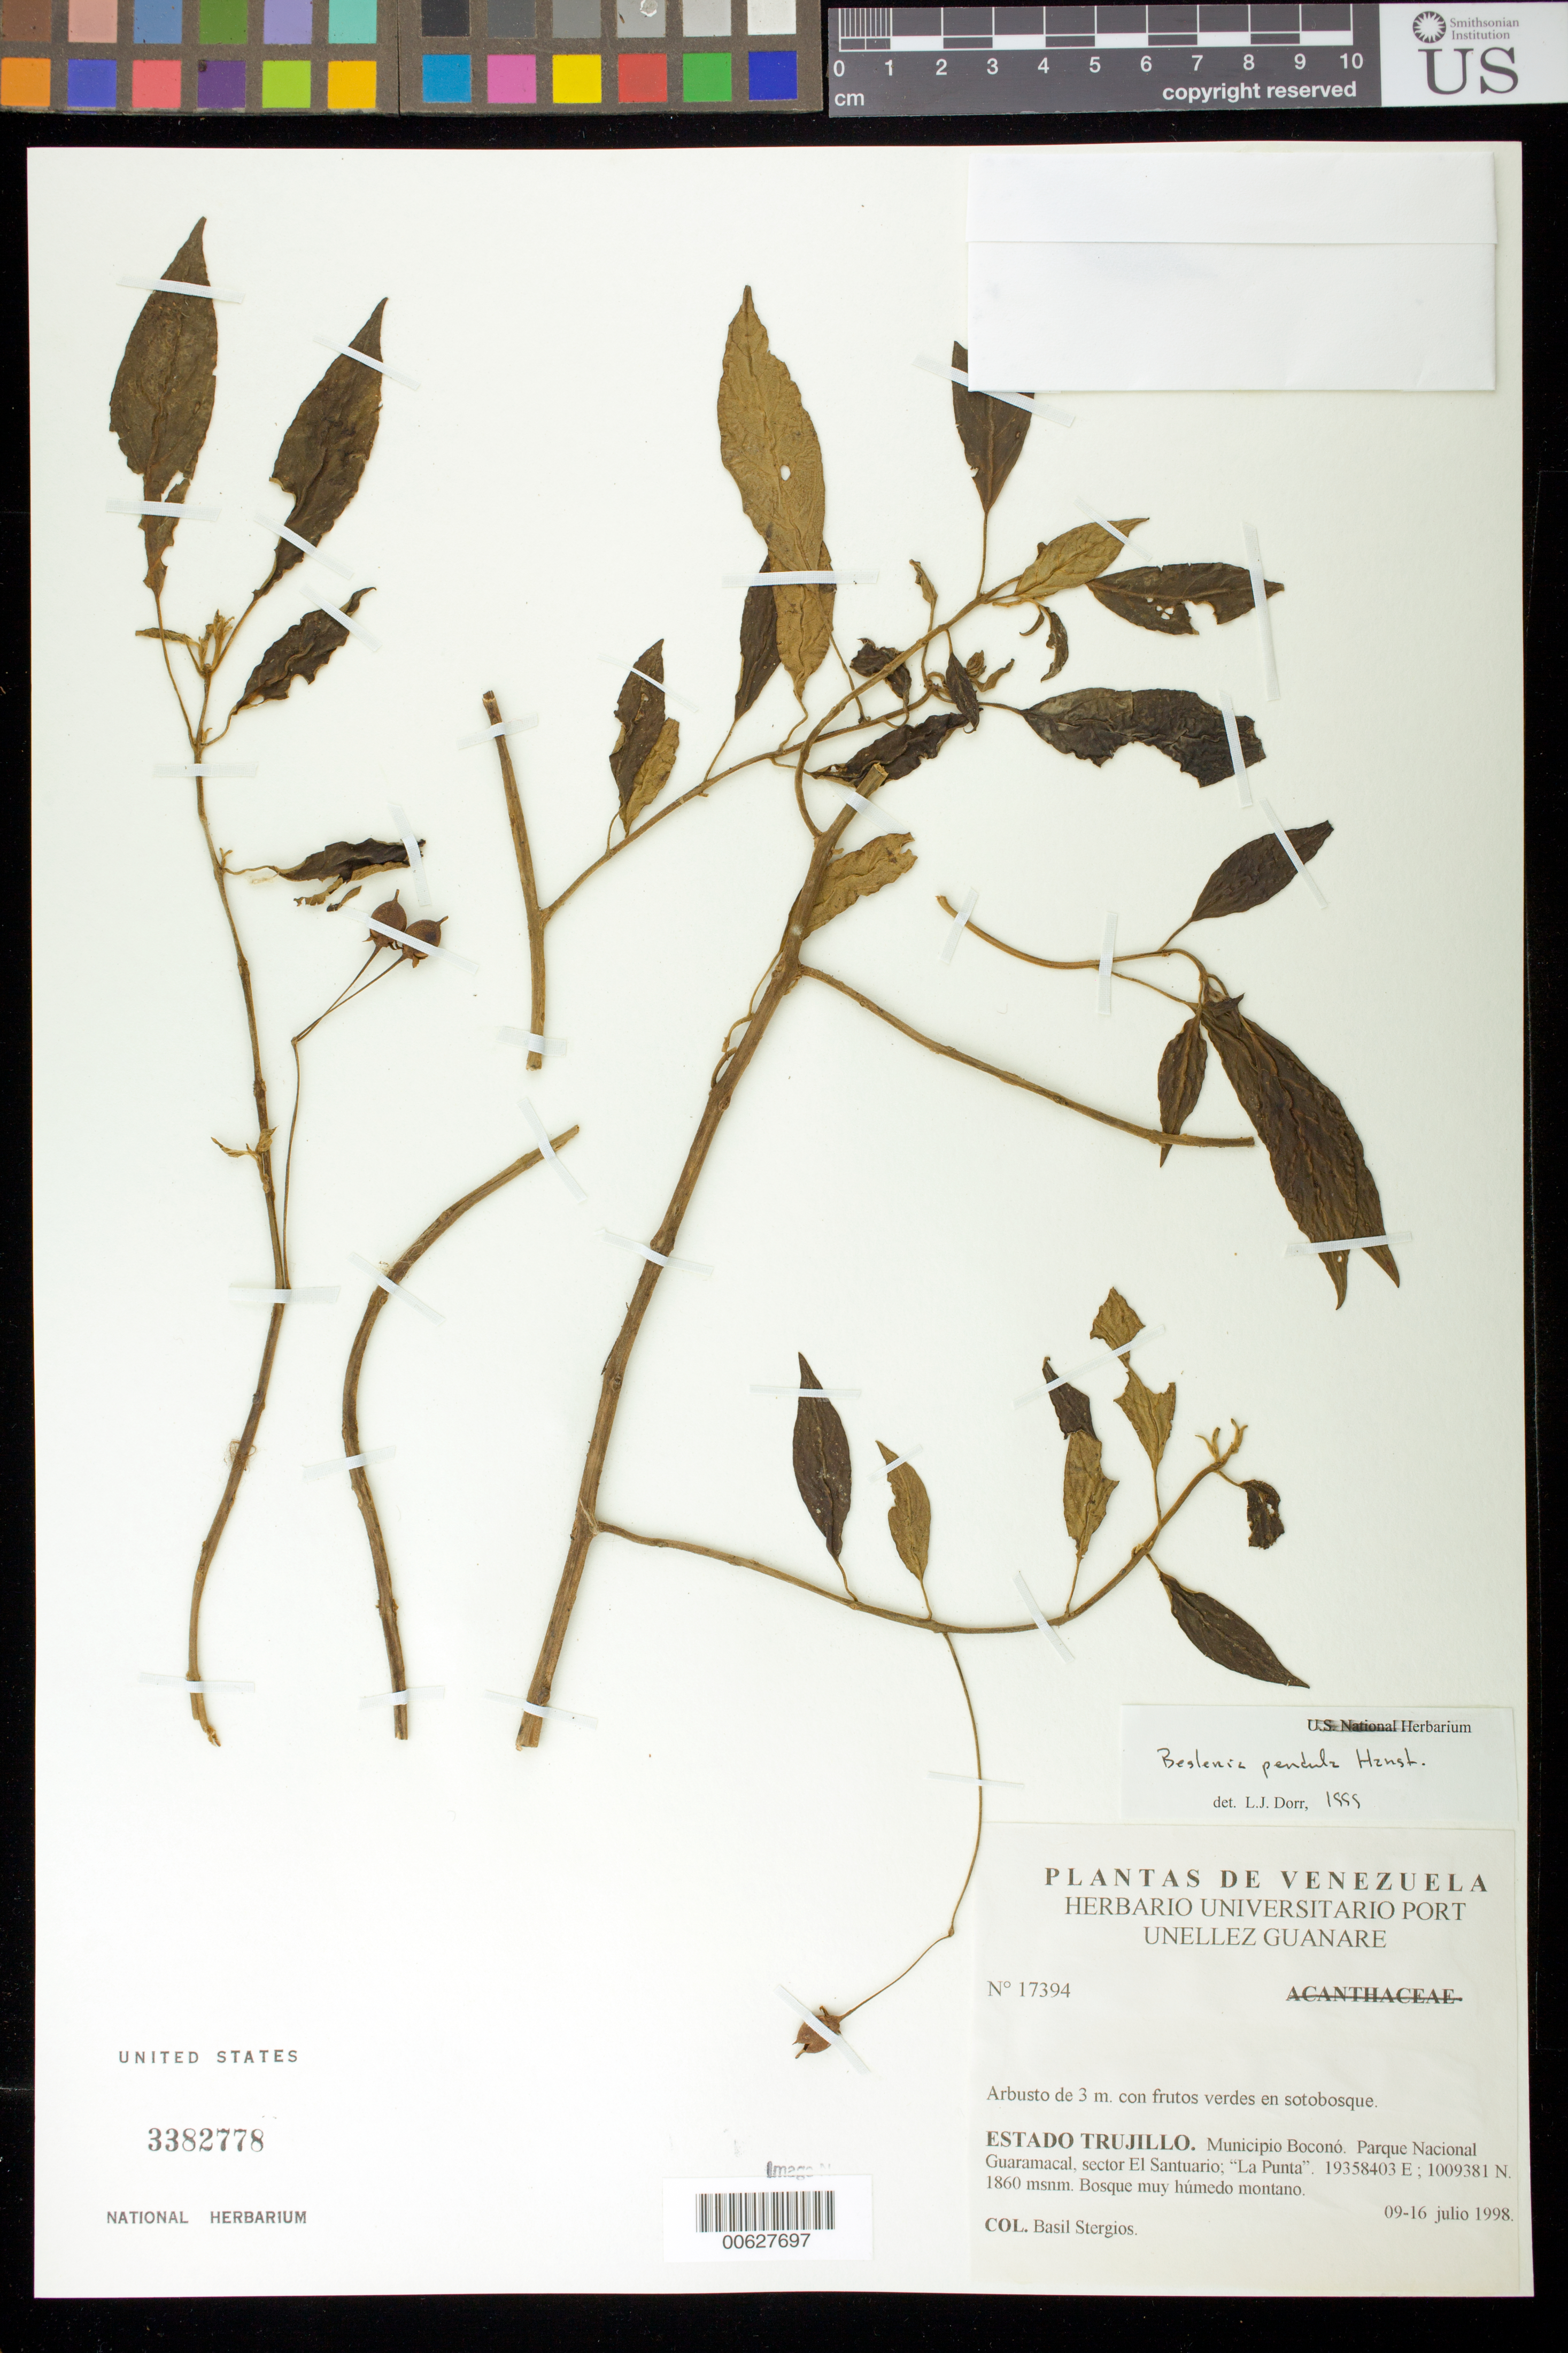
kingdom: Plantae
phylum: Tracheophyta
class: Magnoliopsida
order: Lamiales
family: Gesneriaceae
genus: Besleria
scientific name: Besleria pendula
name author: Hanst.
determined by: Dorr, L. J., (BOT), Smithsonian Institution - National Museum of Natural History (UNITED STATES)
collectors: B. G. Stergios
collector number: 17394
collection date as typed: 9-16 Jul 1998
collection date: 1998-07-09/1998-07-16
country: Venezuela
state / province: Trujillo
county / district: Boconó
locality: Parque Nacional Guaramacal, Sector El Santuario, La Punta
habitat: Bosque muy húmedo montano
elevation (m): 1860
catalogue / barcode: US 3382778